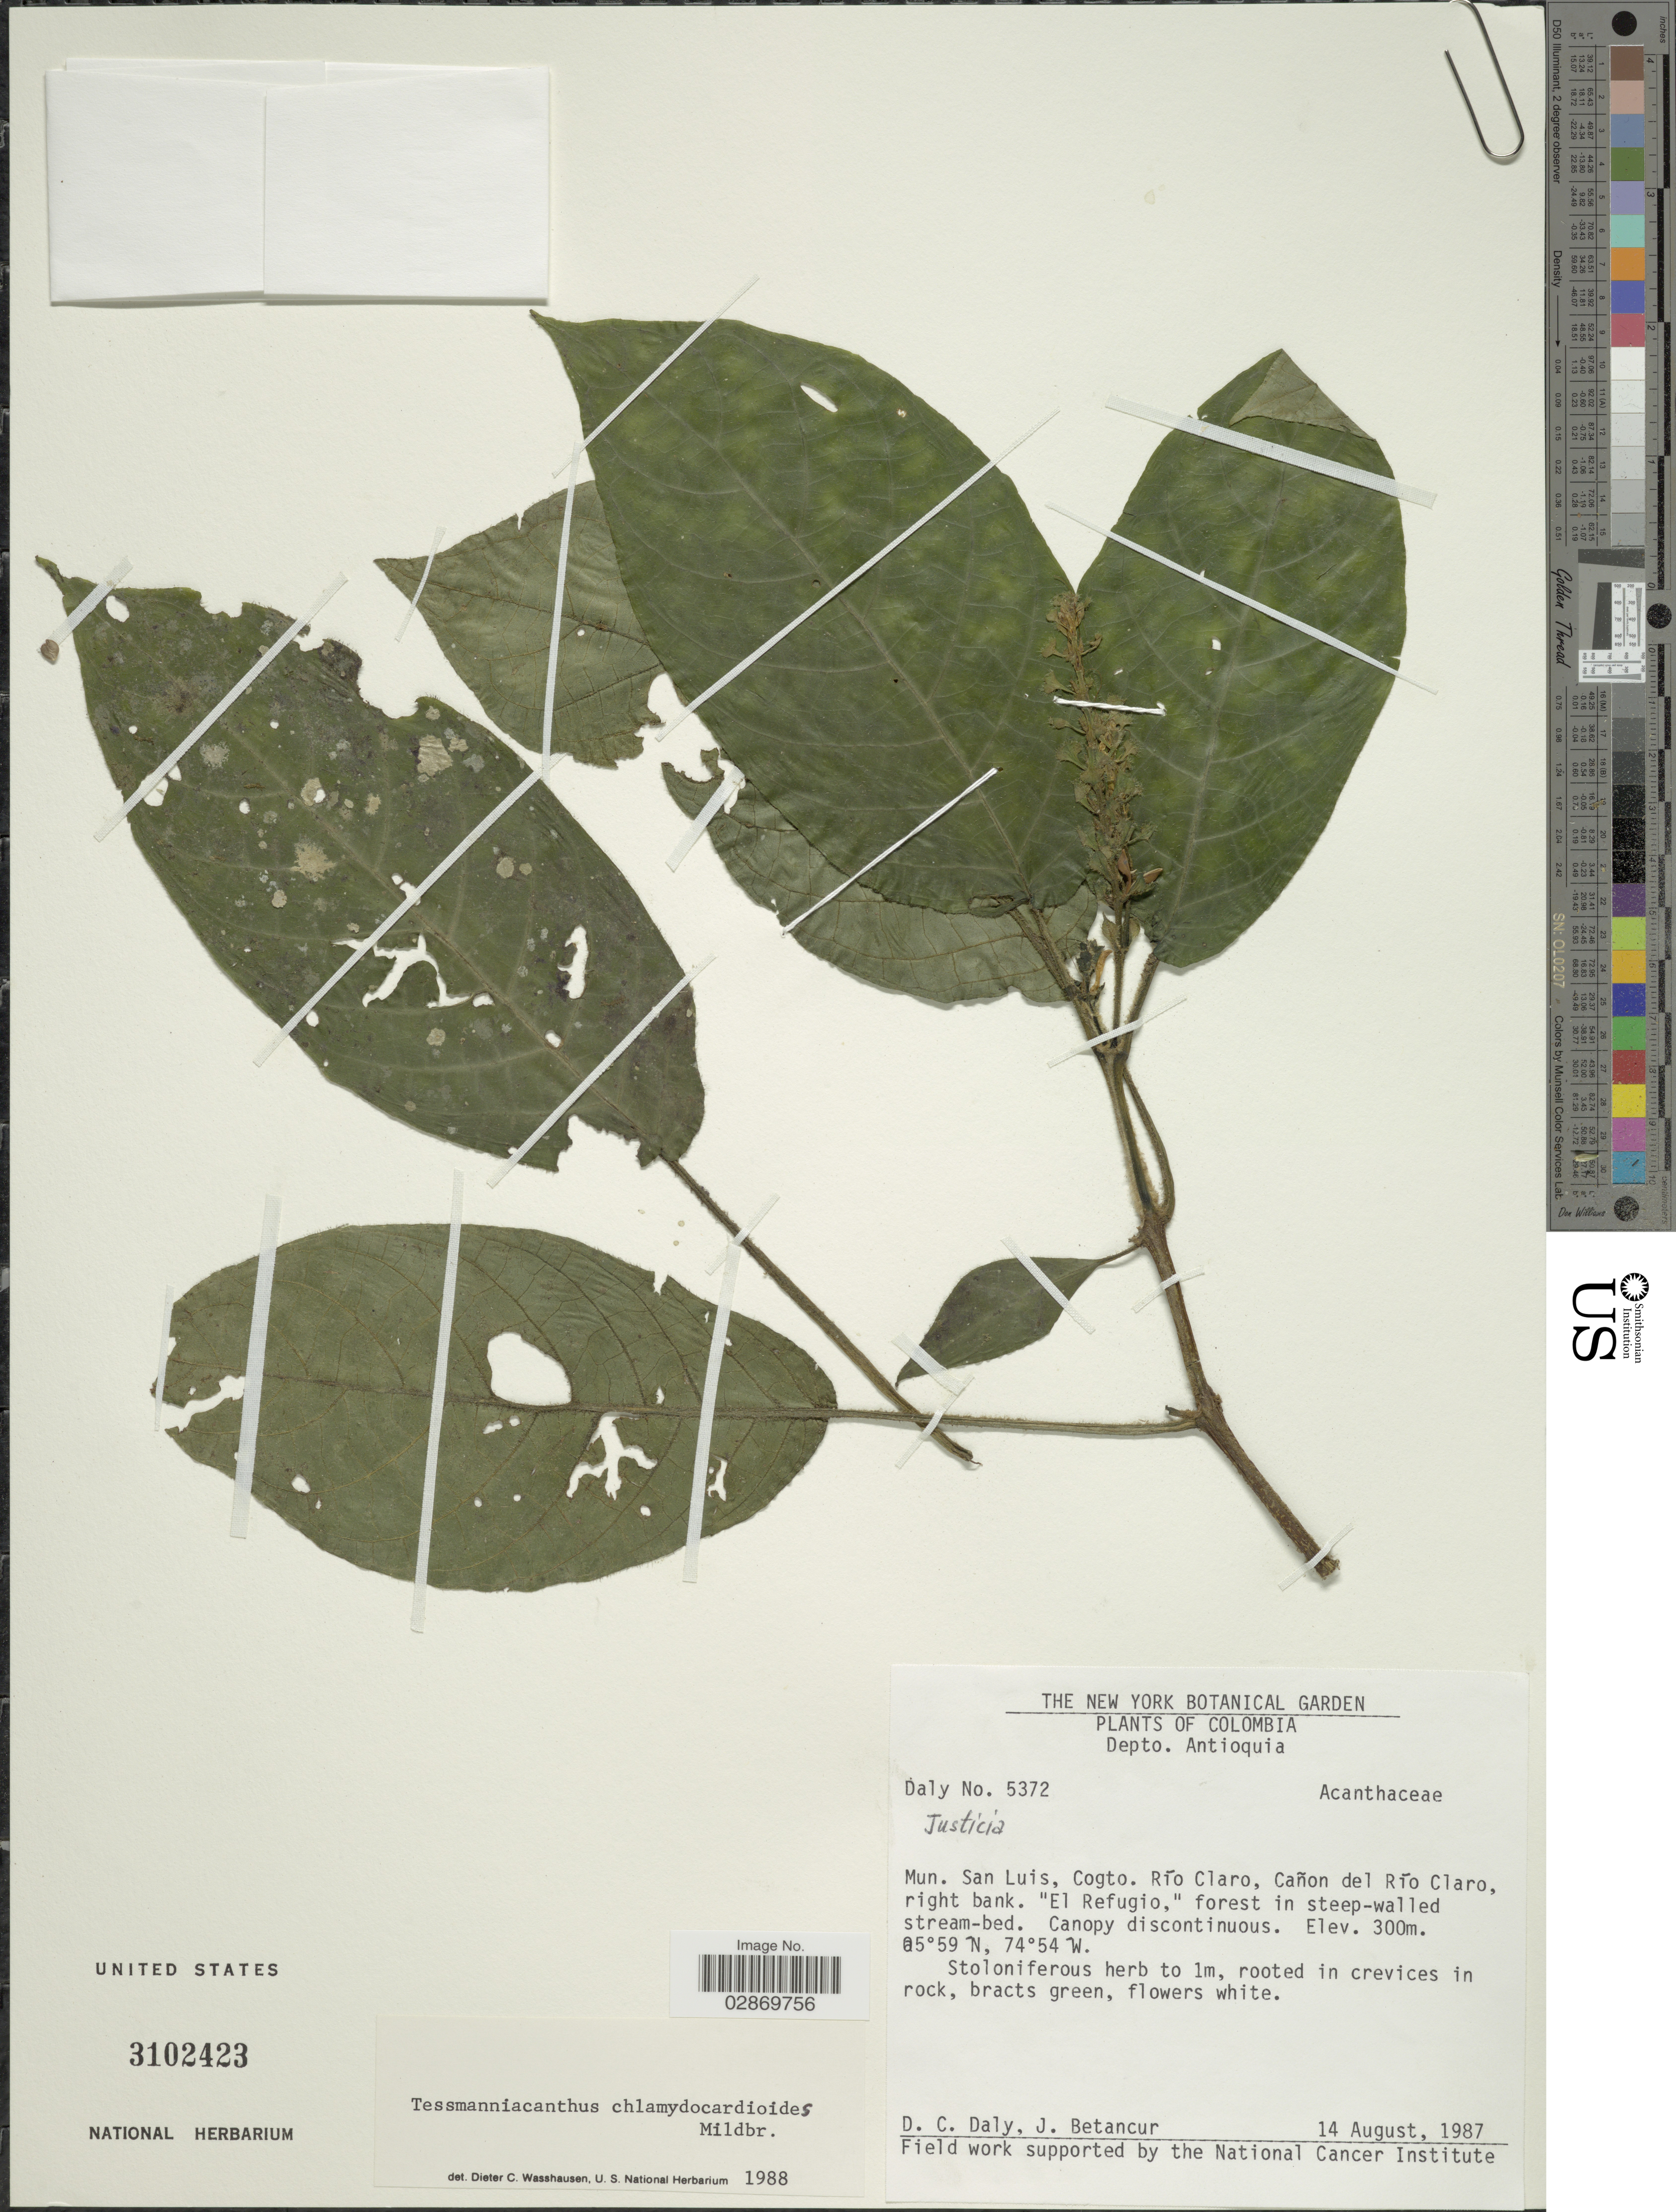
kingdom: Plantae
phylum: Tracheophyta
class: Magnoliopsida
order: Lamiales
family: Acanthaceae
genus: Tessmanniacanthus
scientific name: Tessmanniacanthus chlamydocardioides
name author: Mildbr.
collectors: D. C. Daly & J. Betancur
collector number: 5372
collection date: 1987-08-14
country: Colombia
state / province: Antioquia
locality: Depto. Antioquia, Mun. San Luis, Cogto, Río Claro, Cañon del Río Claro, right bank.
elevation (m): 300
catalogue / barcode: US 3102423